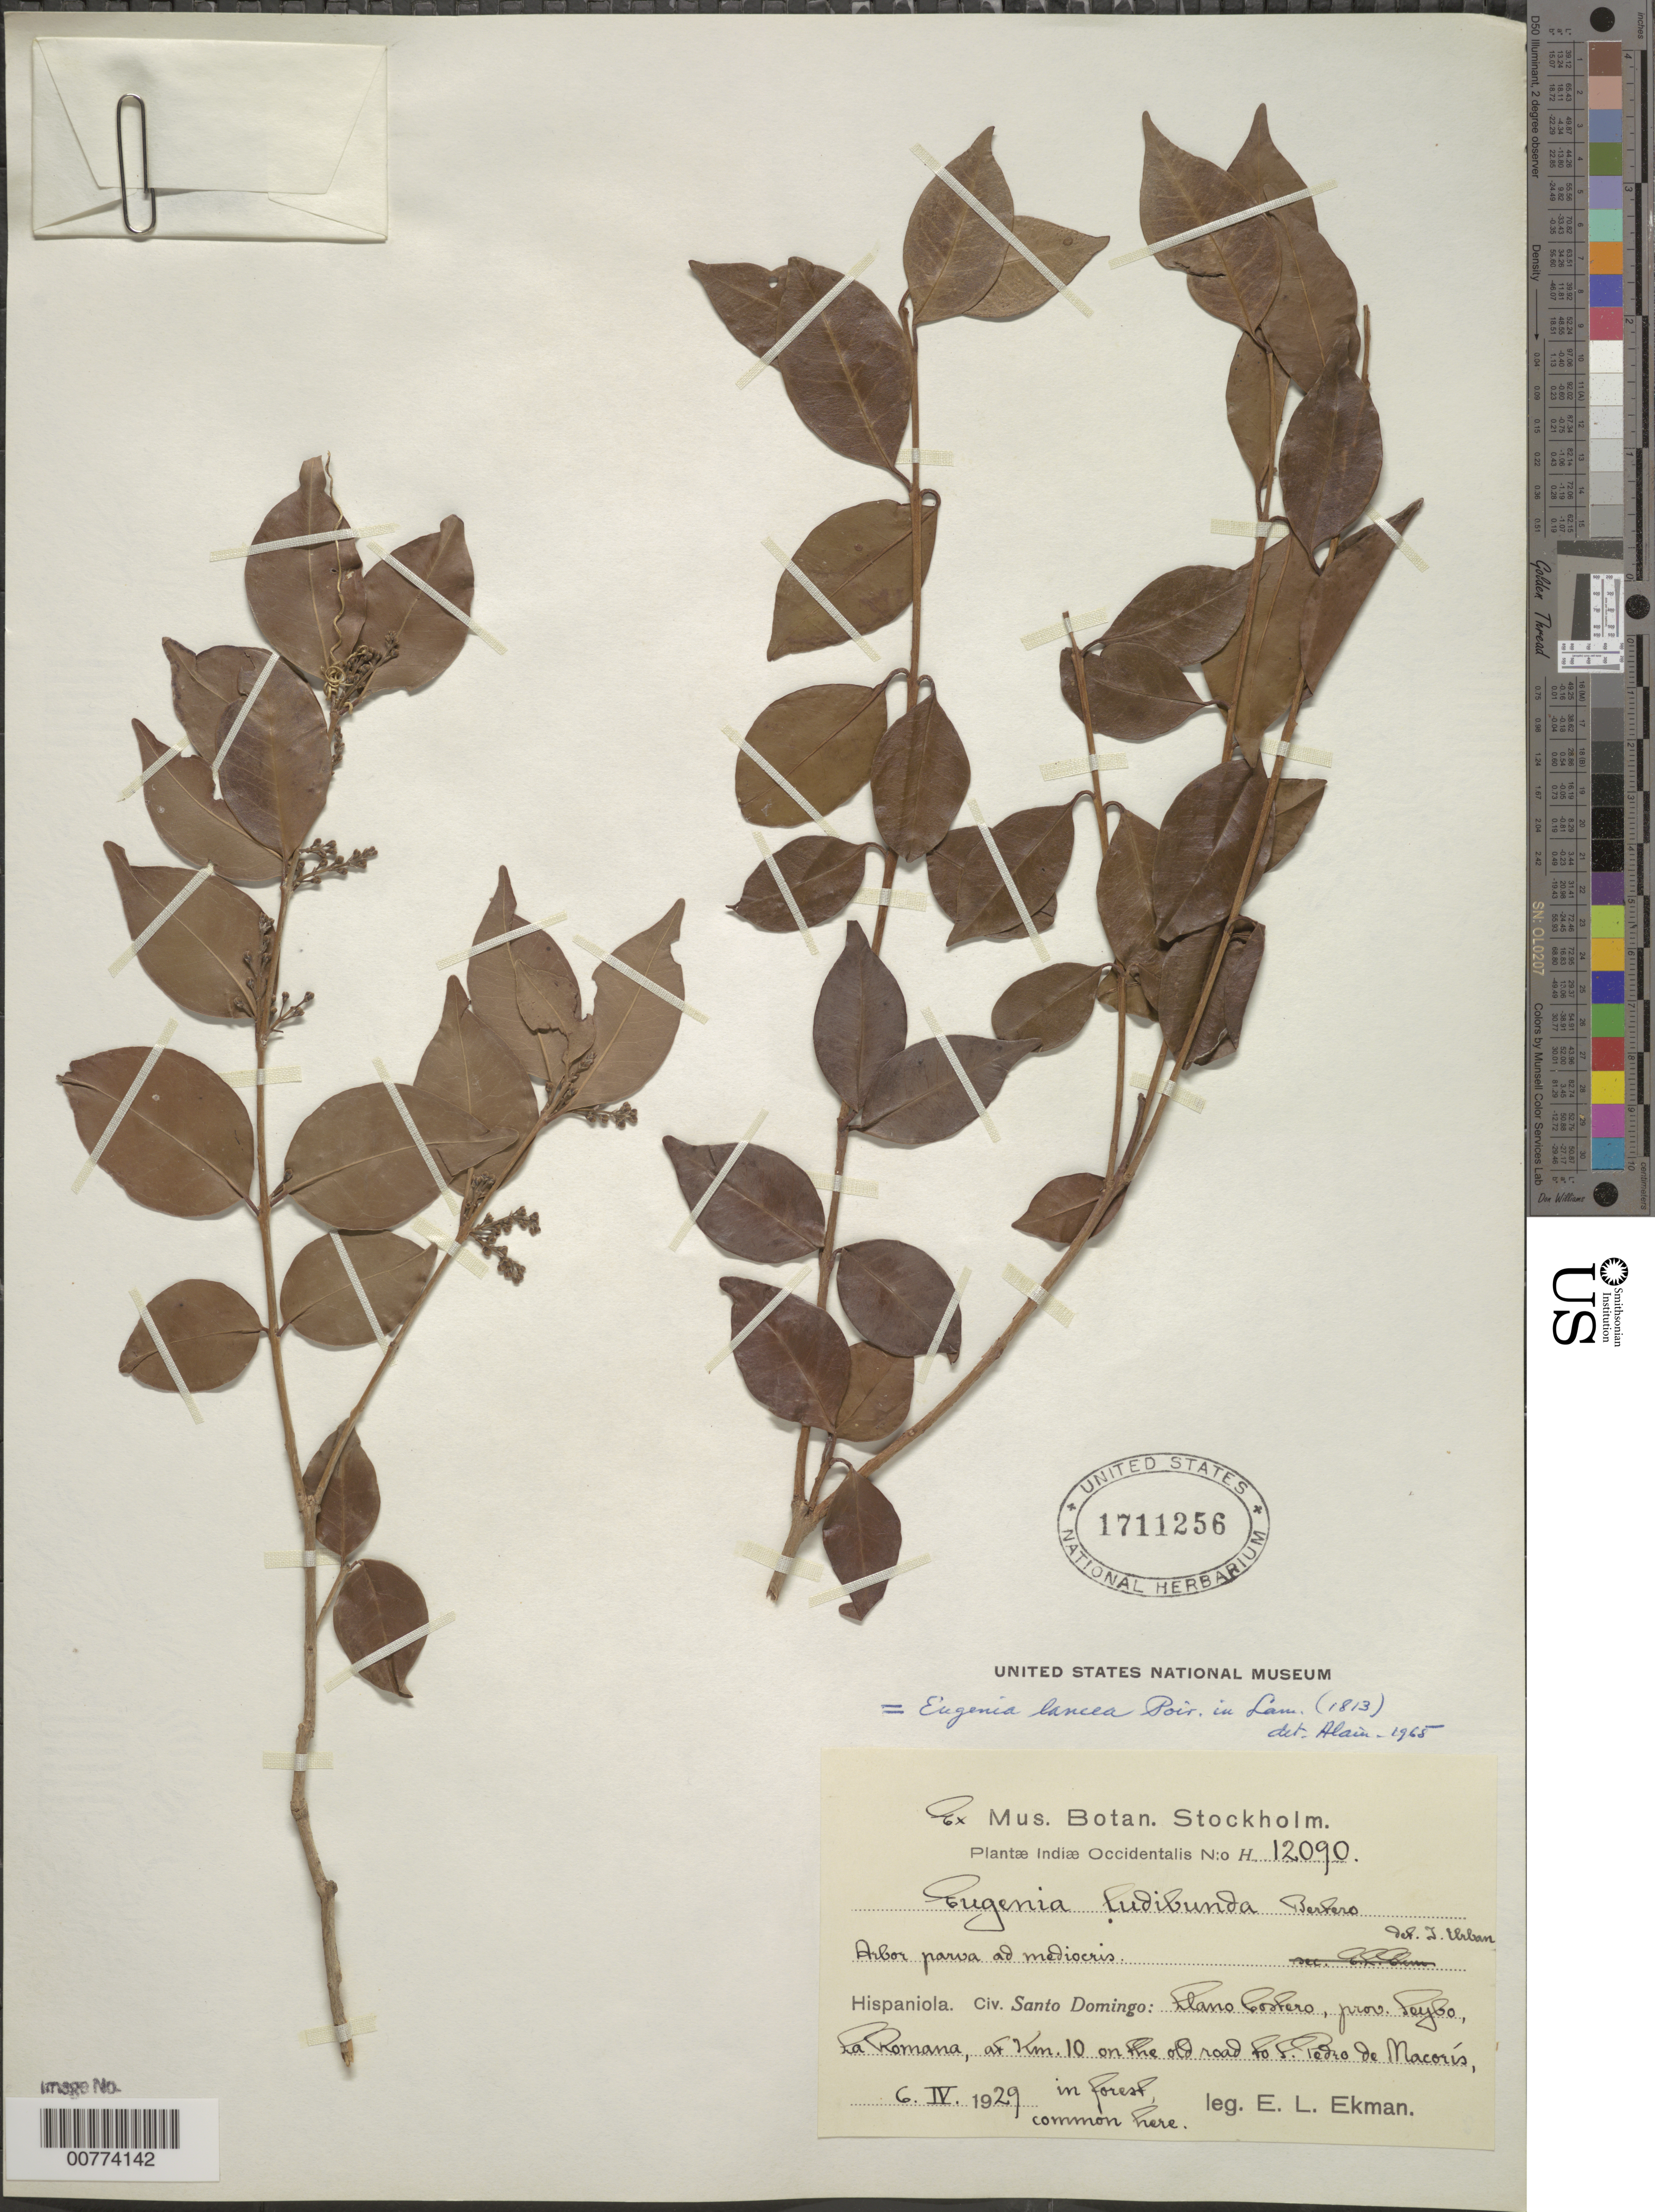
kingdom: Plantae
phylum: Tracheophyta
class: Magnoliopsida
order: Myrtales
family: Myrtaceae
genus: Eugenia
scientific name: Eugenia biflora var. biflora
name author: (L.) DC.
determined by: Liogier, Alain H.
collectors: E. L. Ekman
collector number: H 12090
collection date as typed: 06 Apr 1929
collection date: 1929-04-06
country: Dominican Republic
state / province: El Seibo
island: Hispaniola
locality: Llano Costero, La Romana, at Km 10 on the old road to S. Pedro de Macorís.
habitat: In forest.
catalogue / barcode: US 1711256